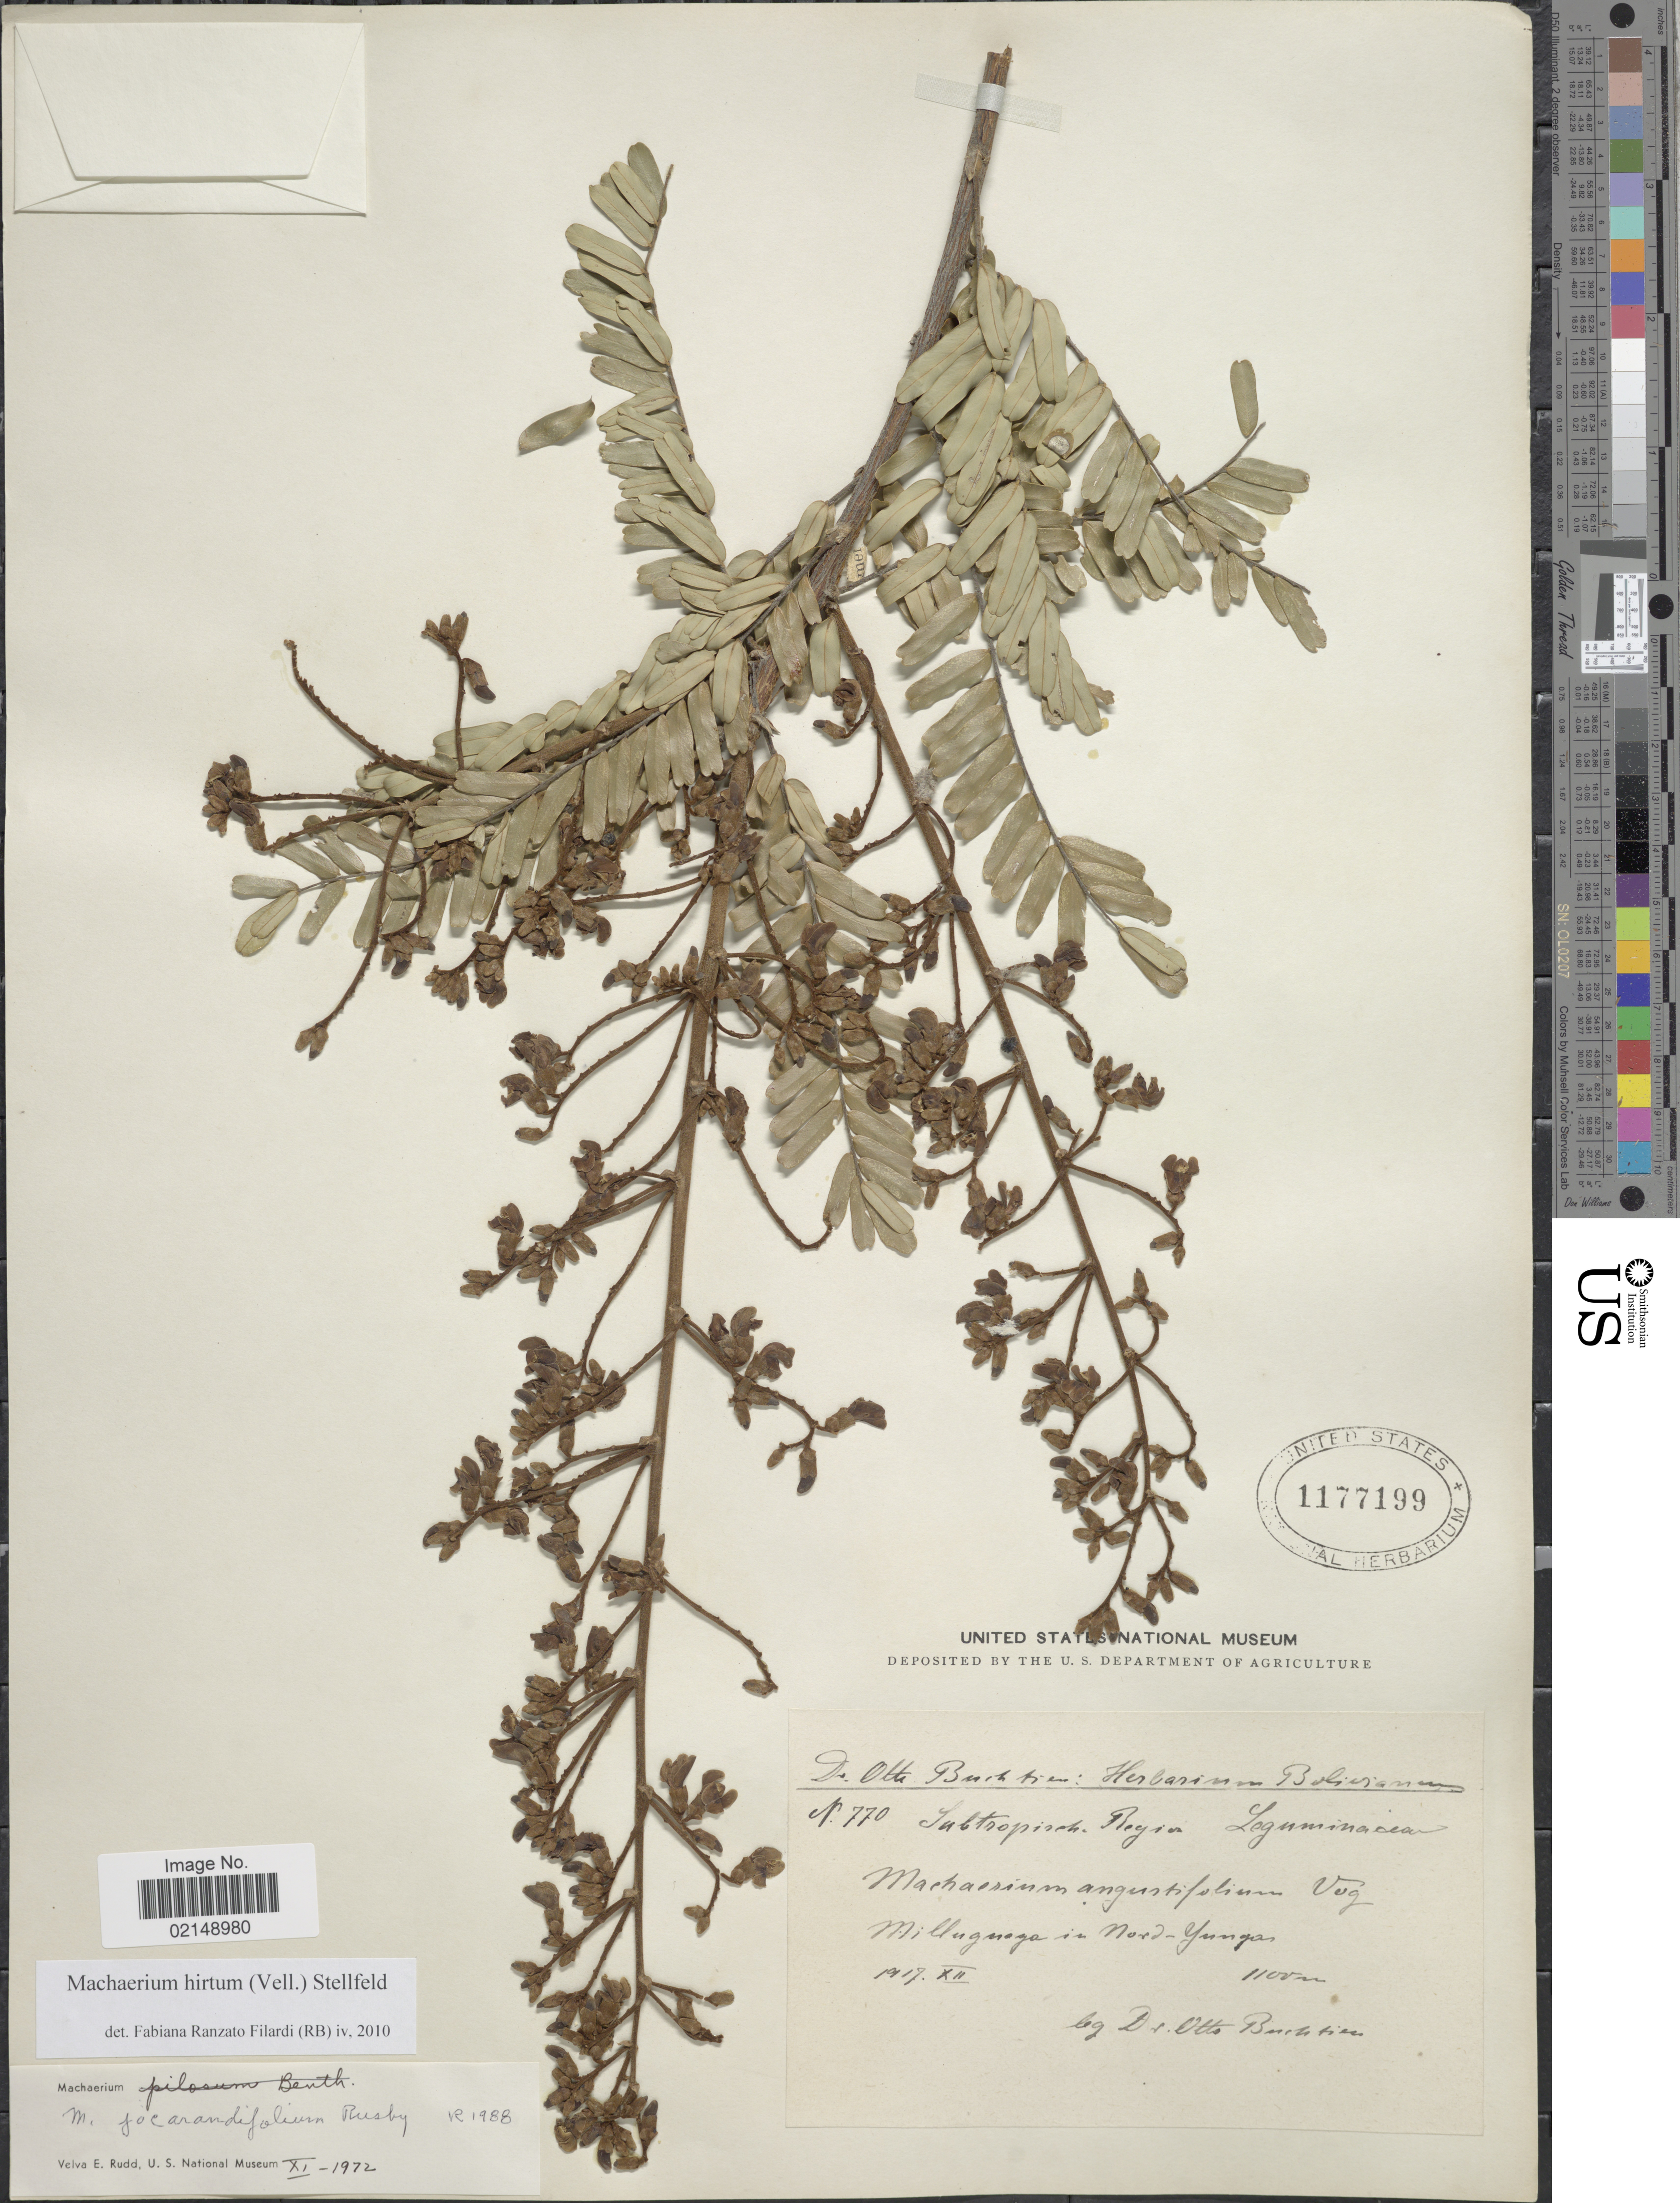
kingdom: Plantae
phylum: Tracheophyta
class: Magnoliopsida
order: Fabales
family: Fabaceae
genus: Machaerium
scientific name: Machaerium hirtum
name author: (Vell.) Stellfeld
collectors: O. Buchtien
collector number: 770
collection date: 1917-12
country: Bolivia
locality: Machaerium angustifolium Vog Millugnega in Nord-Yungas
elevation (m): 1100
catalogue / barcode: US 1177199